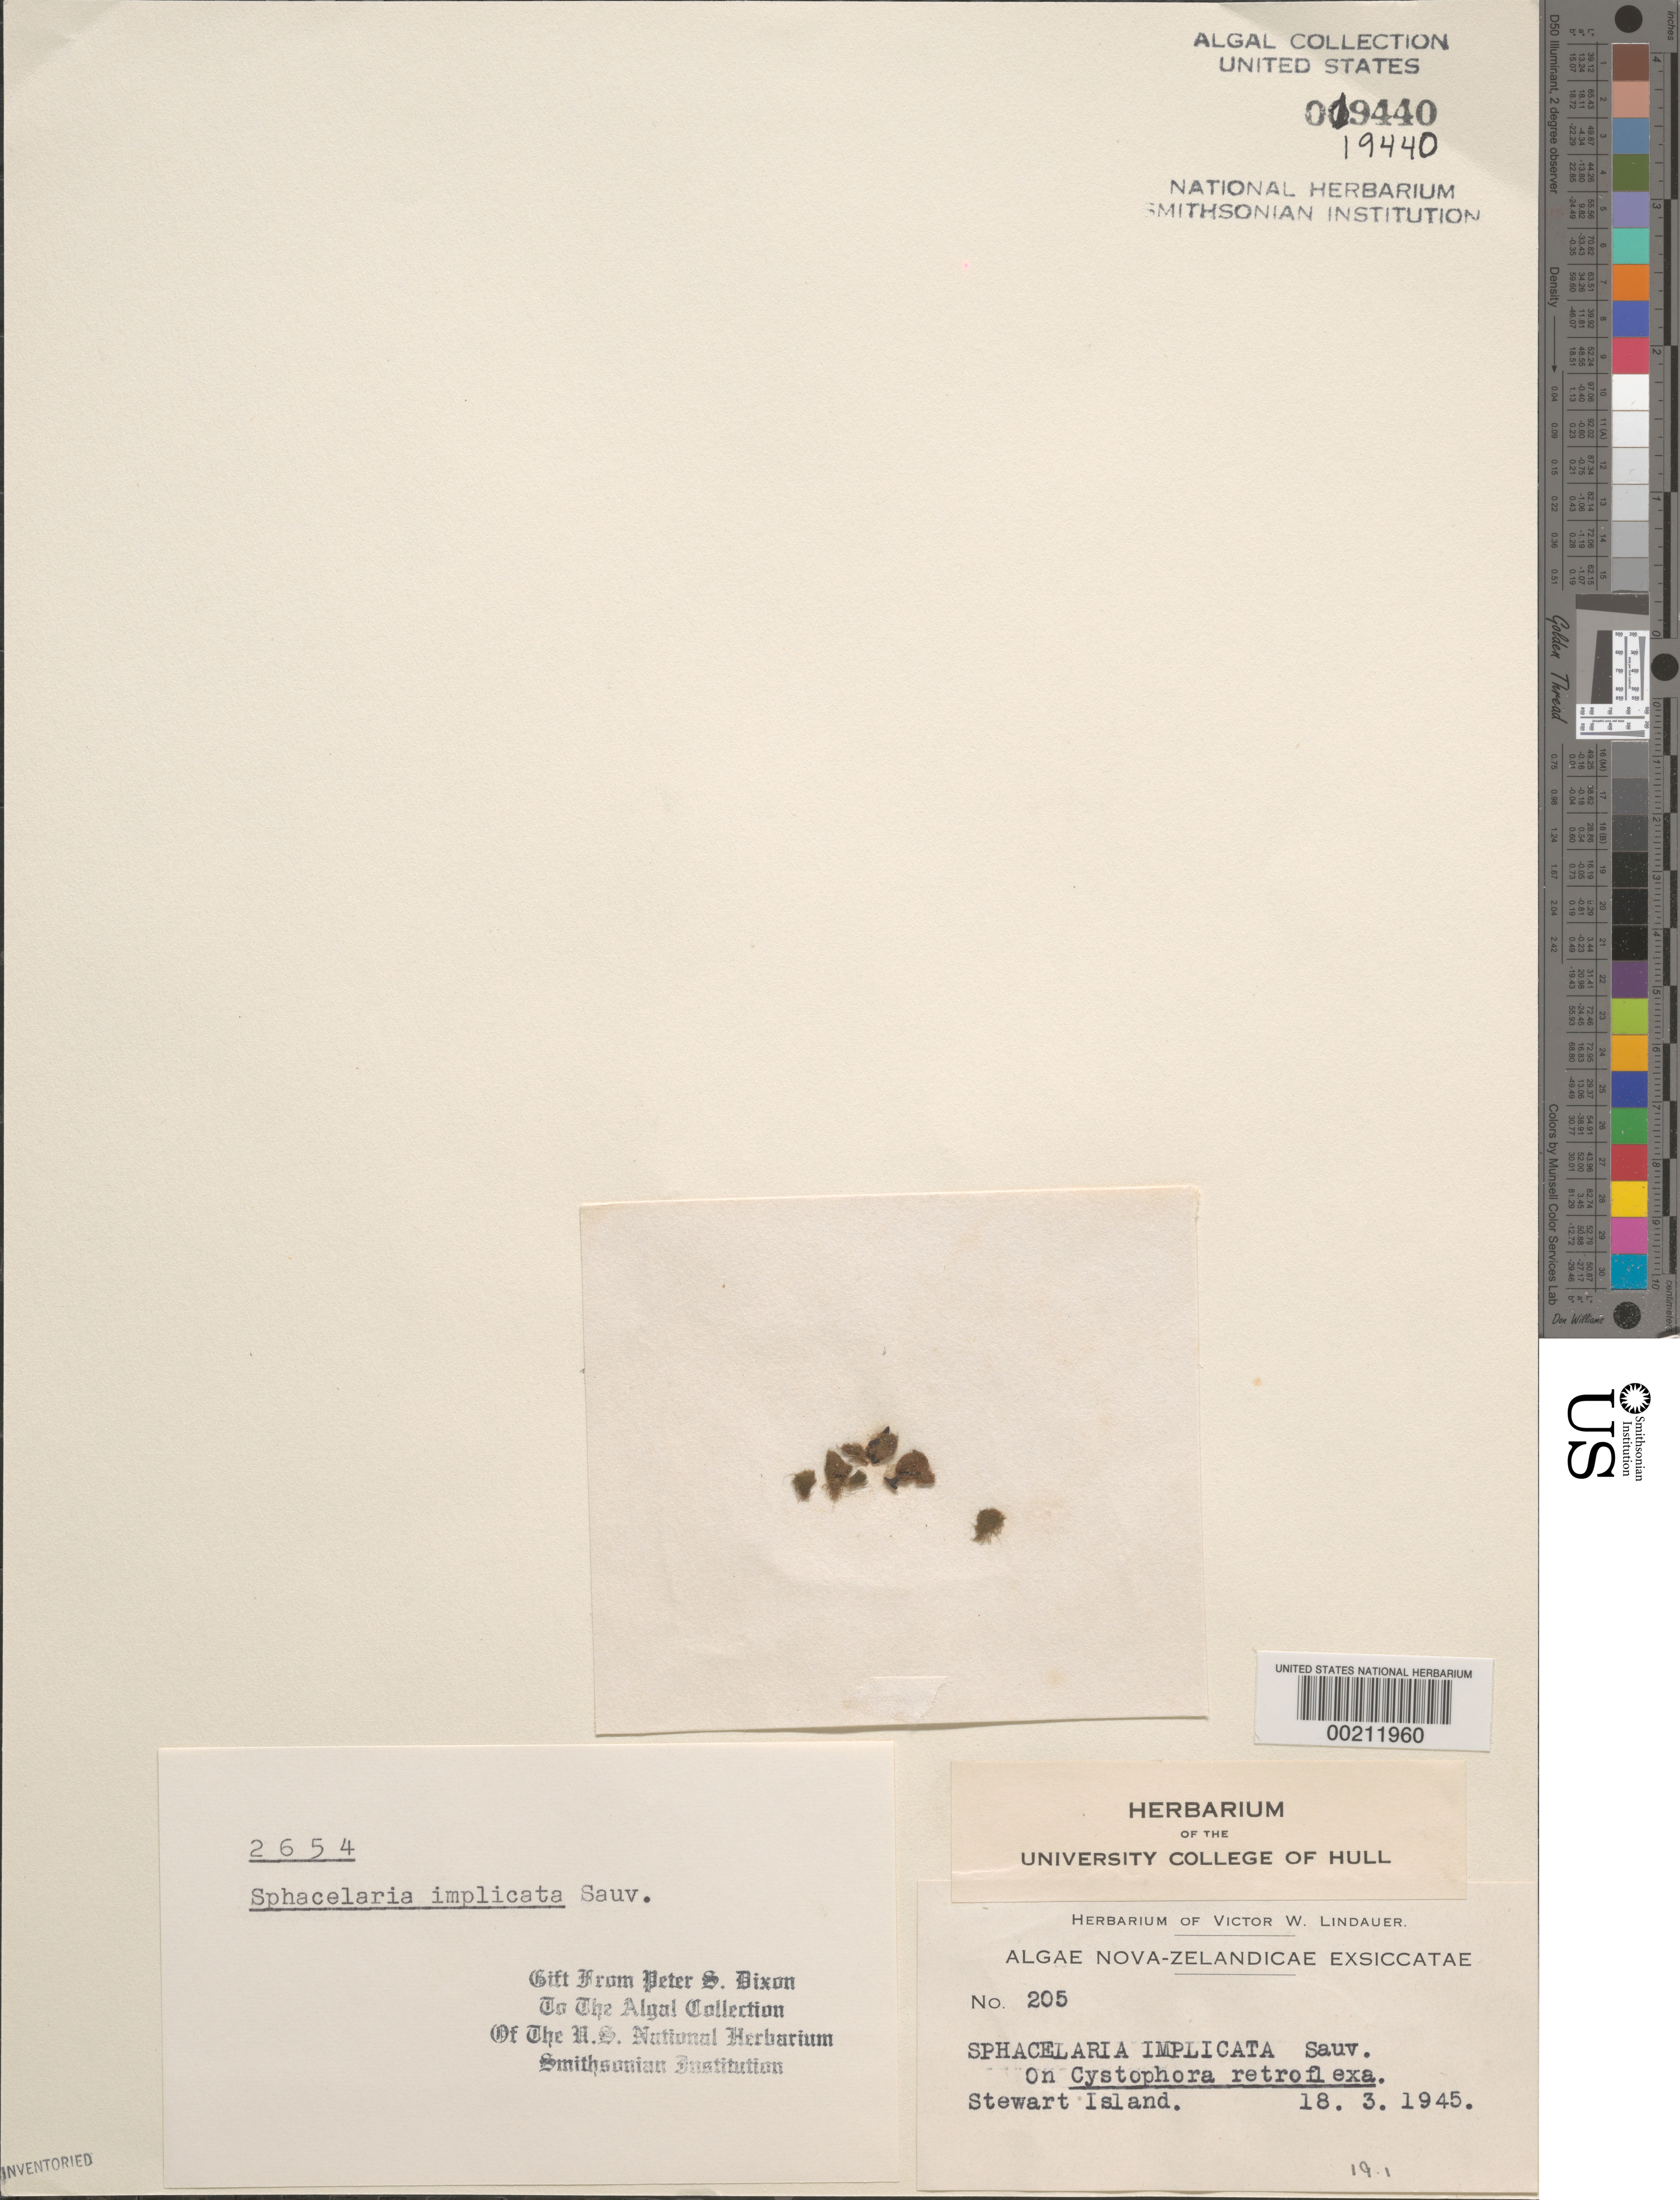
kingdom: Chromista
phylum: Ochrophyta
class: Phaeophyceae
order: Sphacelariales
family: Sphacelariaceae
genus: Herpodiscus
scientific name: Herpodiscus implicatus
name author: (Sauvageau) Draisma et al.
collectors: V. Lindauer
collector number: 205 & PSD 2654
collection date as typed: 18 Mar 1945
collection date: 1945-03-18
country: New Zealand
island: Stewart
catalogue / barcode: US 19440